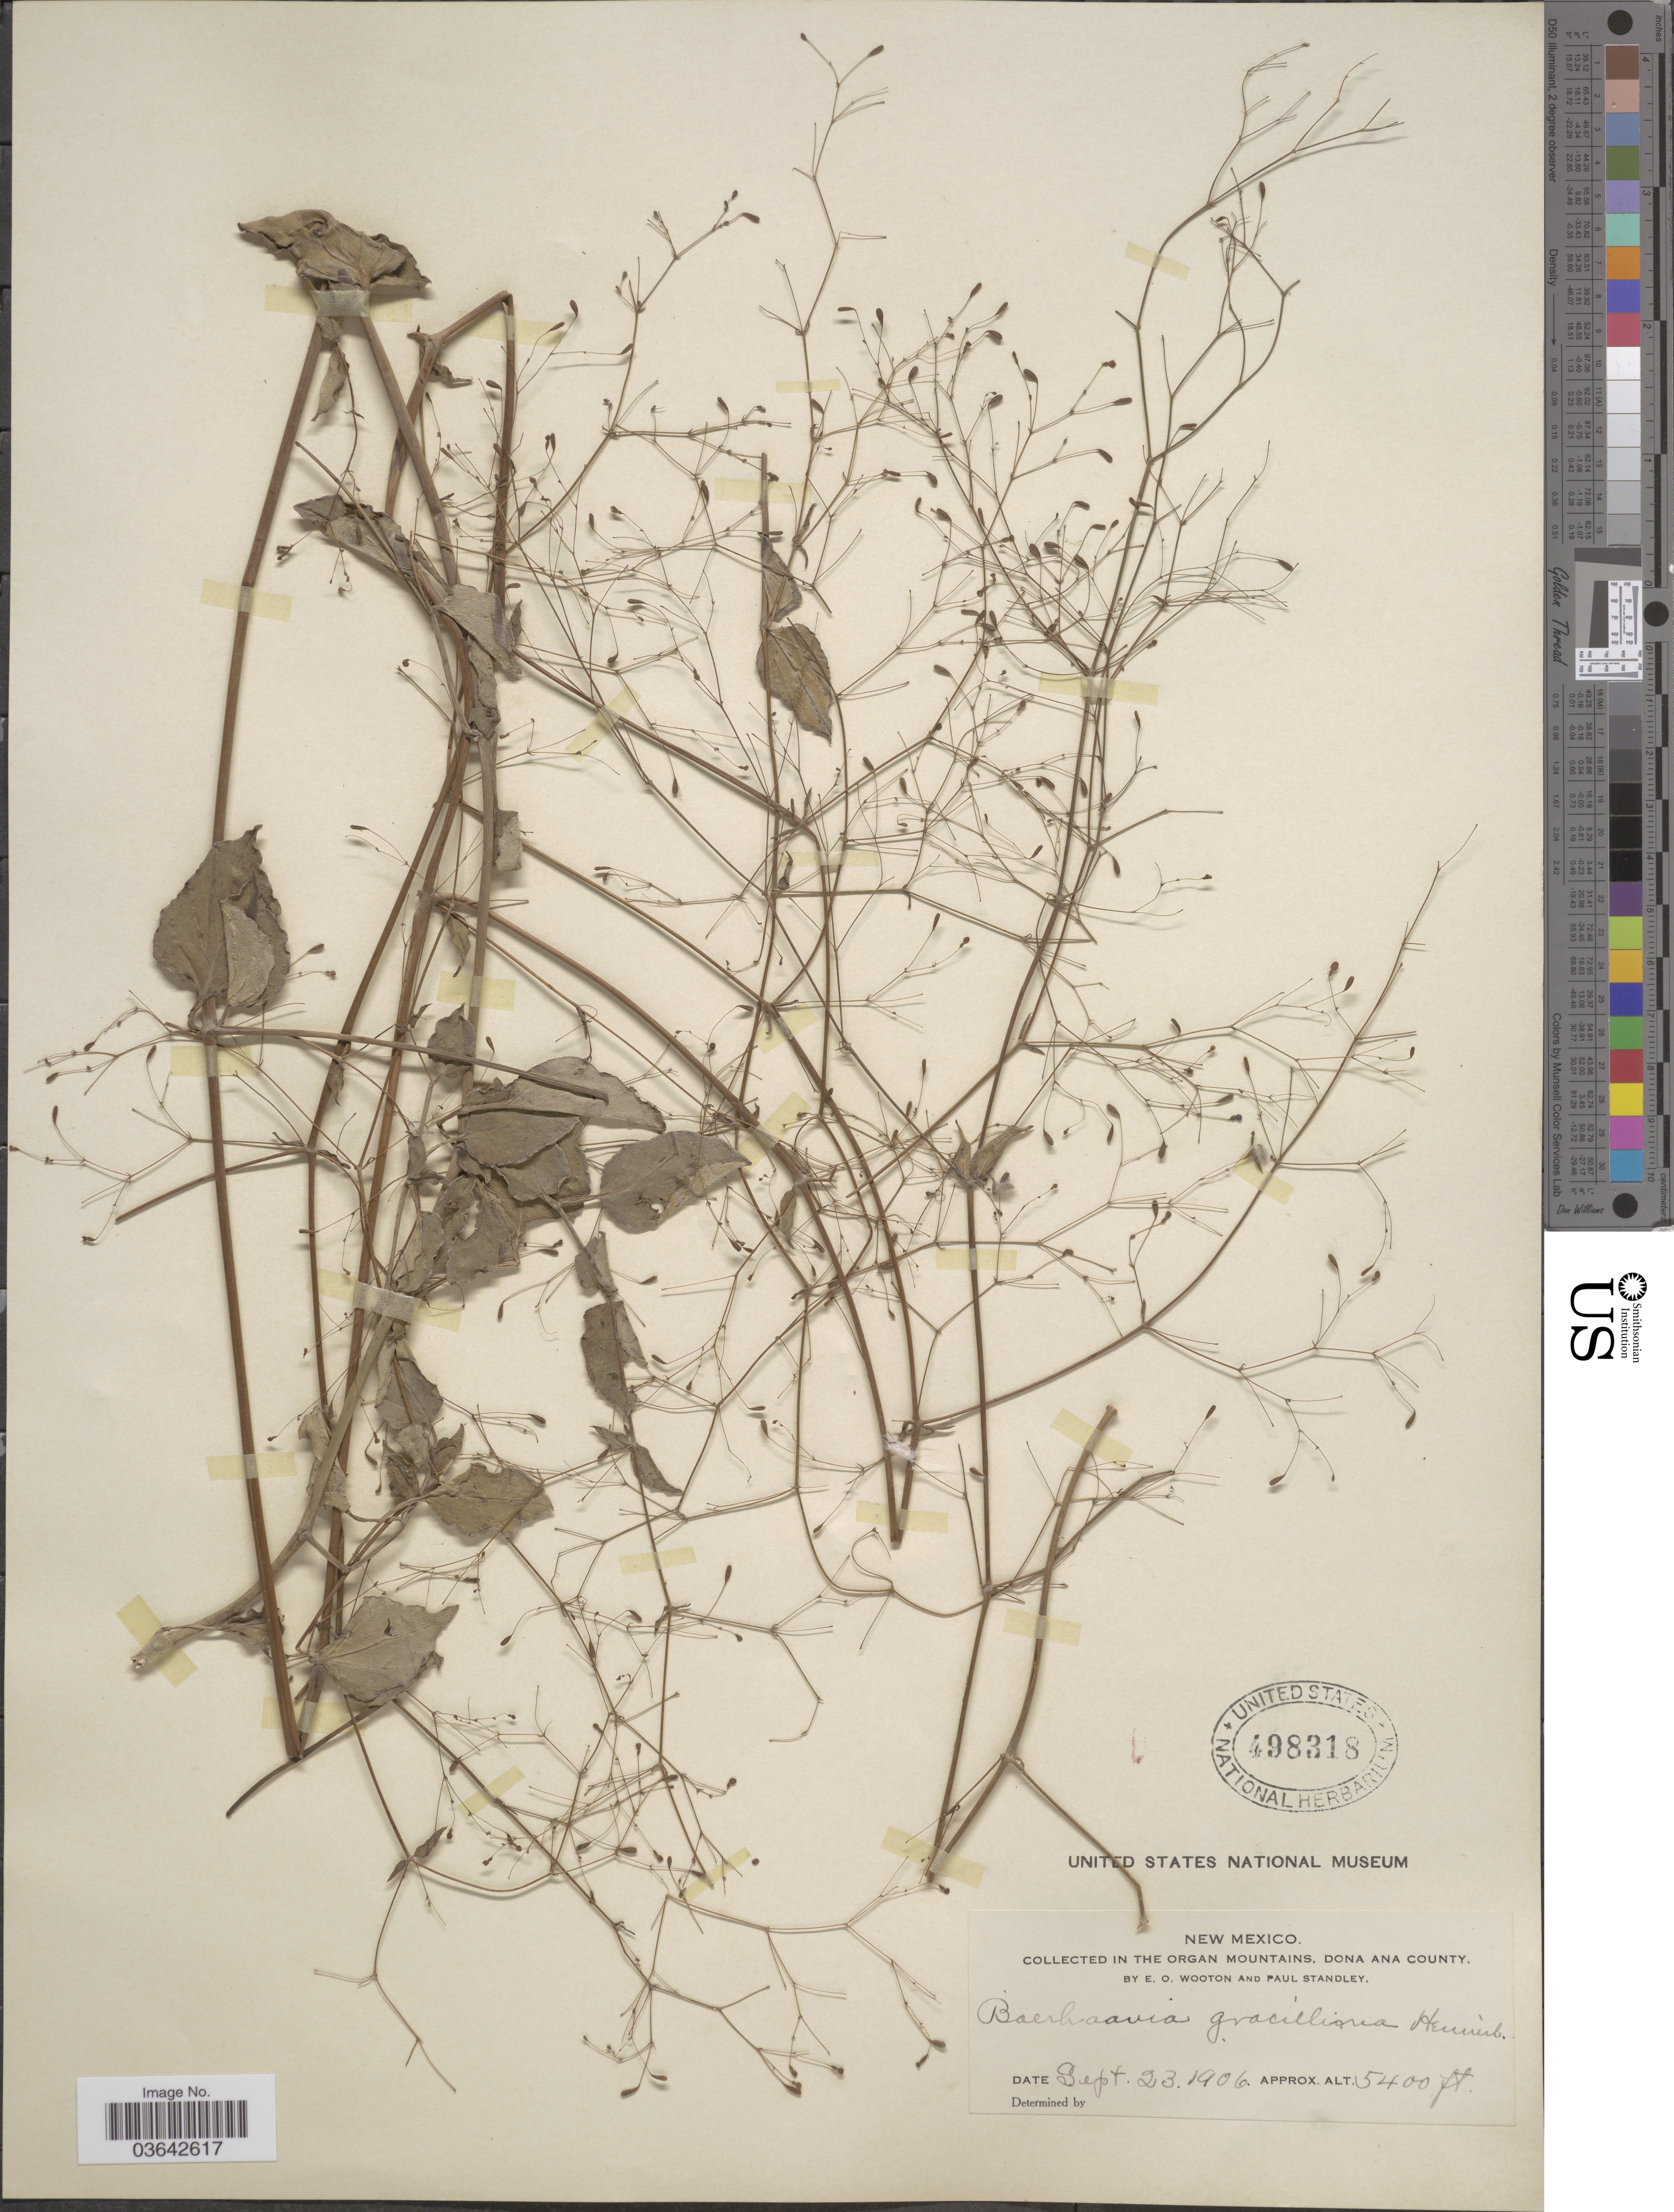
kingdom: Plantae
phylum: Tracheophyta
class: Magnoliopsida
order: Caryophyllales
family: Nyctaginaceae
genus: Boerhavia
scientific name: Boerhavia gracillima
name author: Heimerl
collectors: E. O. Wooton & P. C. Standley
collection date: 1906-09-23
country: United States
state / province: New Mexico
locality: The Organ Mountains, Dona Ana County.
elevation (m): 1646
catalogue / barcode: US 498318